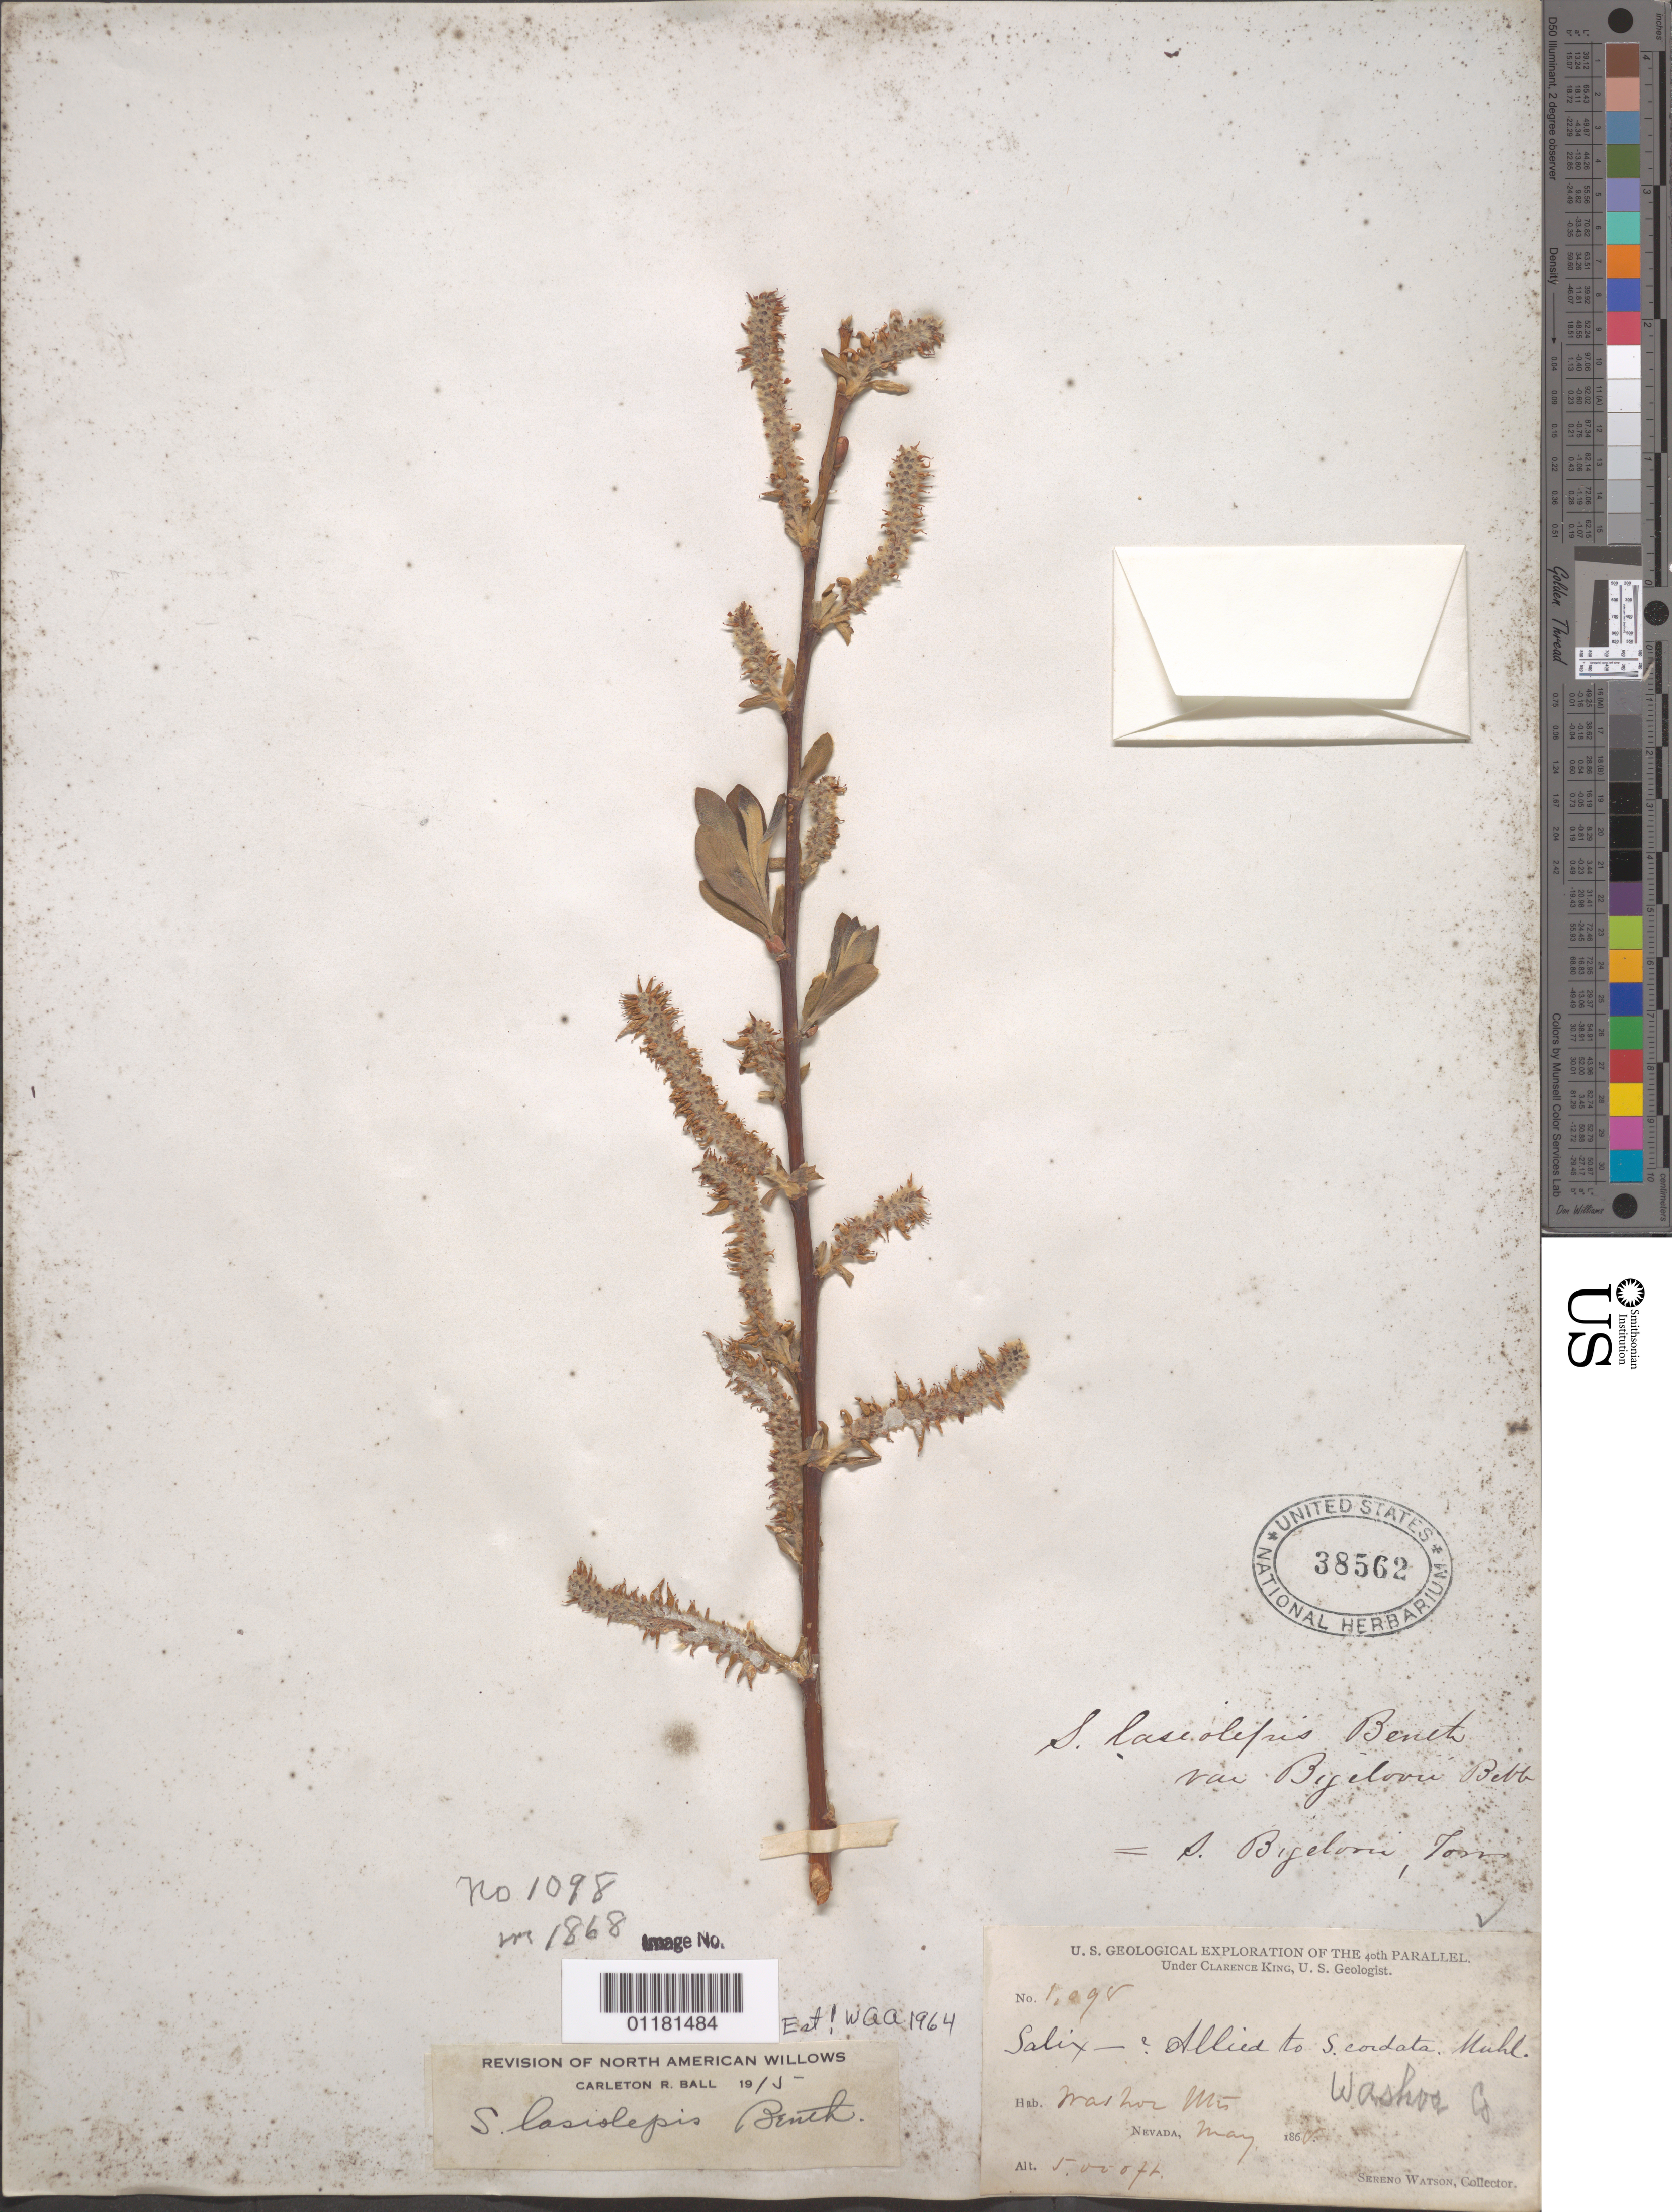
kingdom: Plantae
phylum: Tracheophyta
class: Magnoliopsida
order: Malpighiales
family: Salicaceae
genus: Salix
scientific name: Salix lasiolepis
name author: Benth.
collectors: S. Watson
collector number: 1098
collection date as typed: May 1868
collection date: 1868-05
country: United States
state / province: Nevada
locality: Washoe Mts.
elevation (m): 1524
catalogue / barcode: US 38562